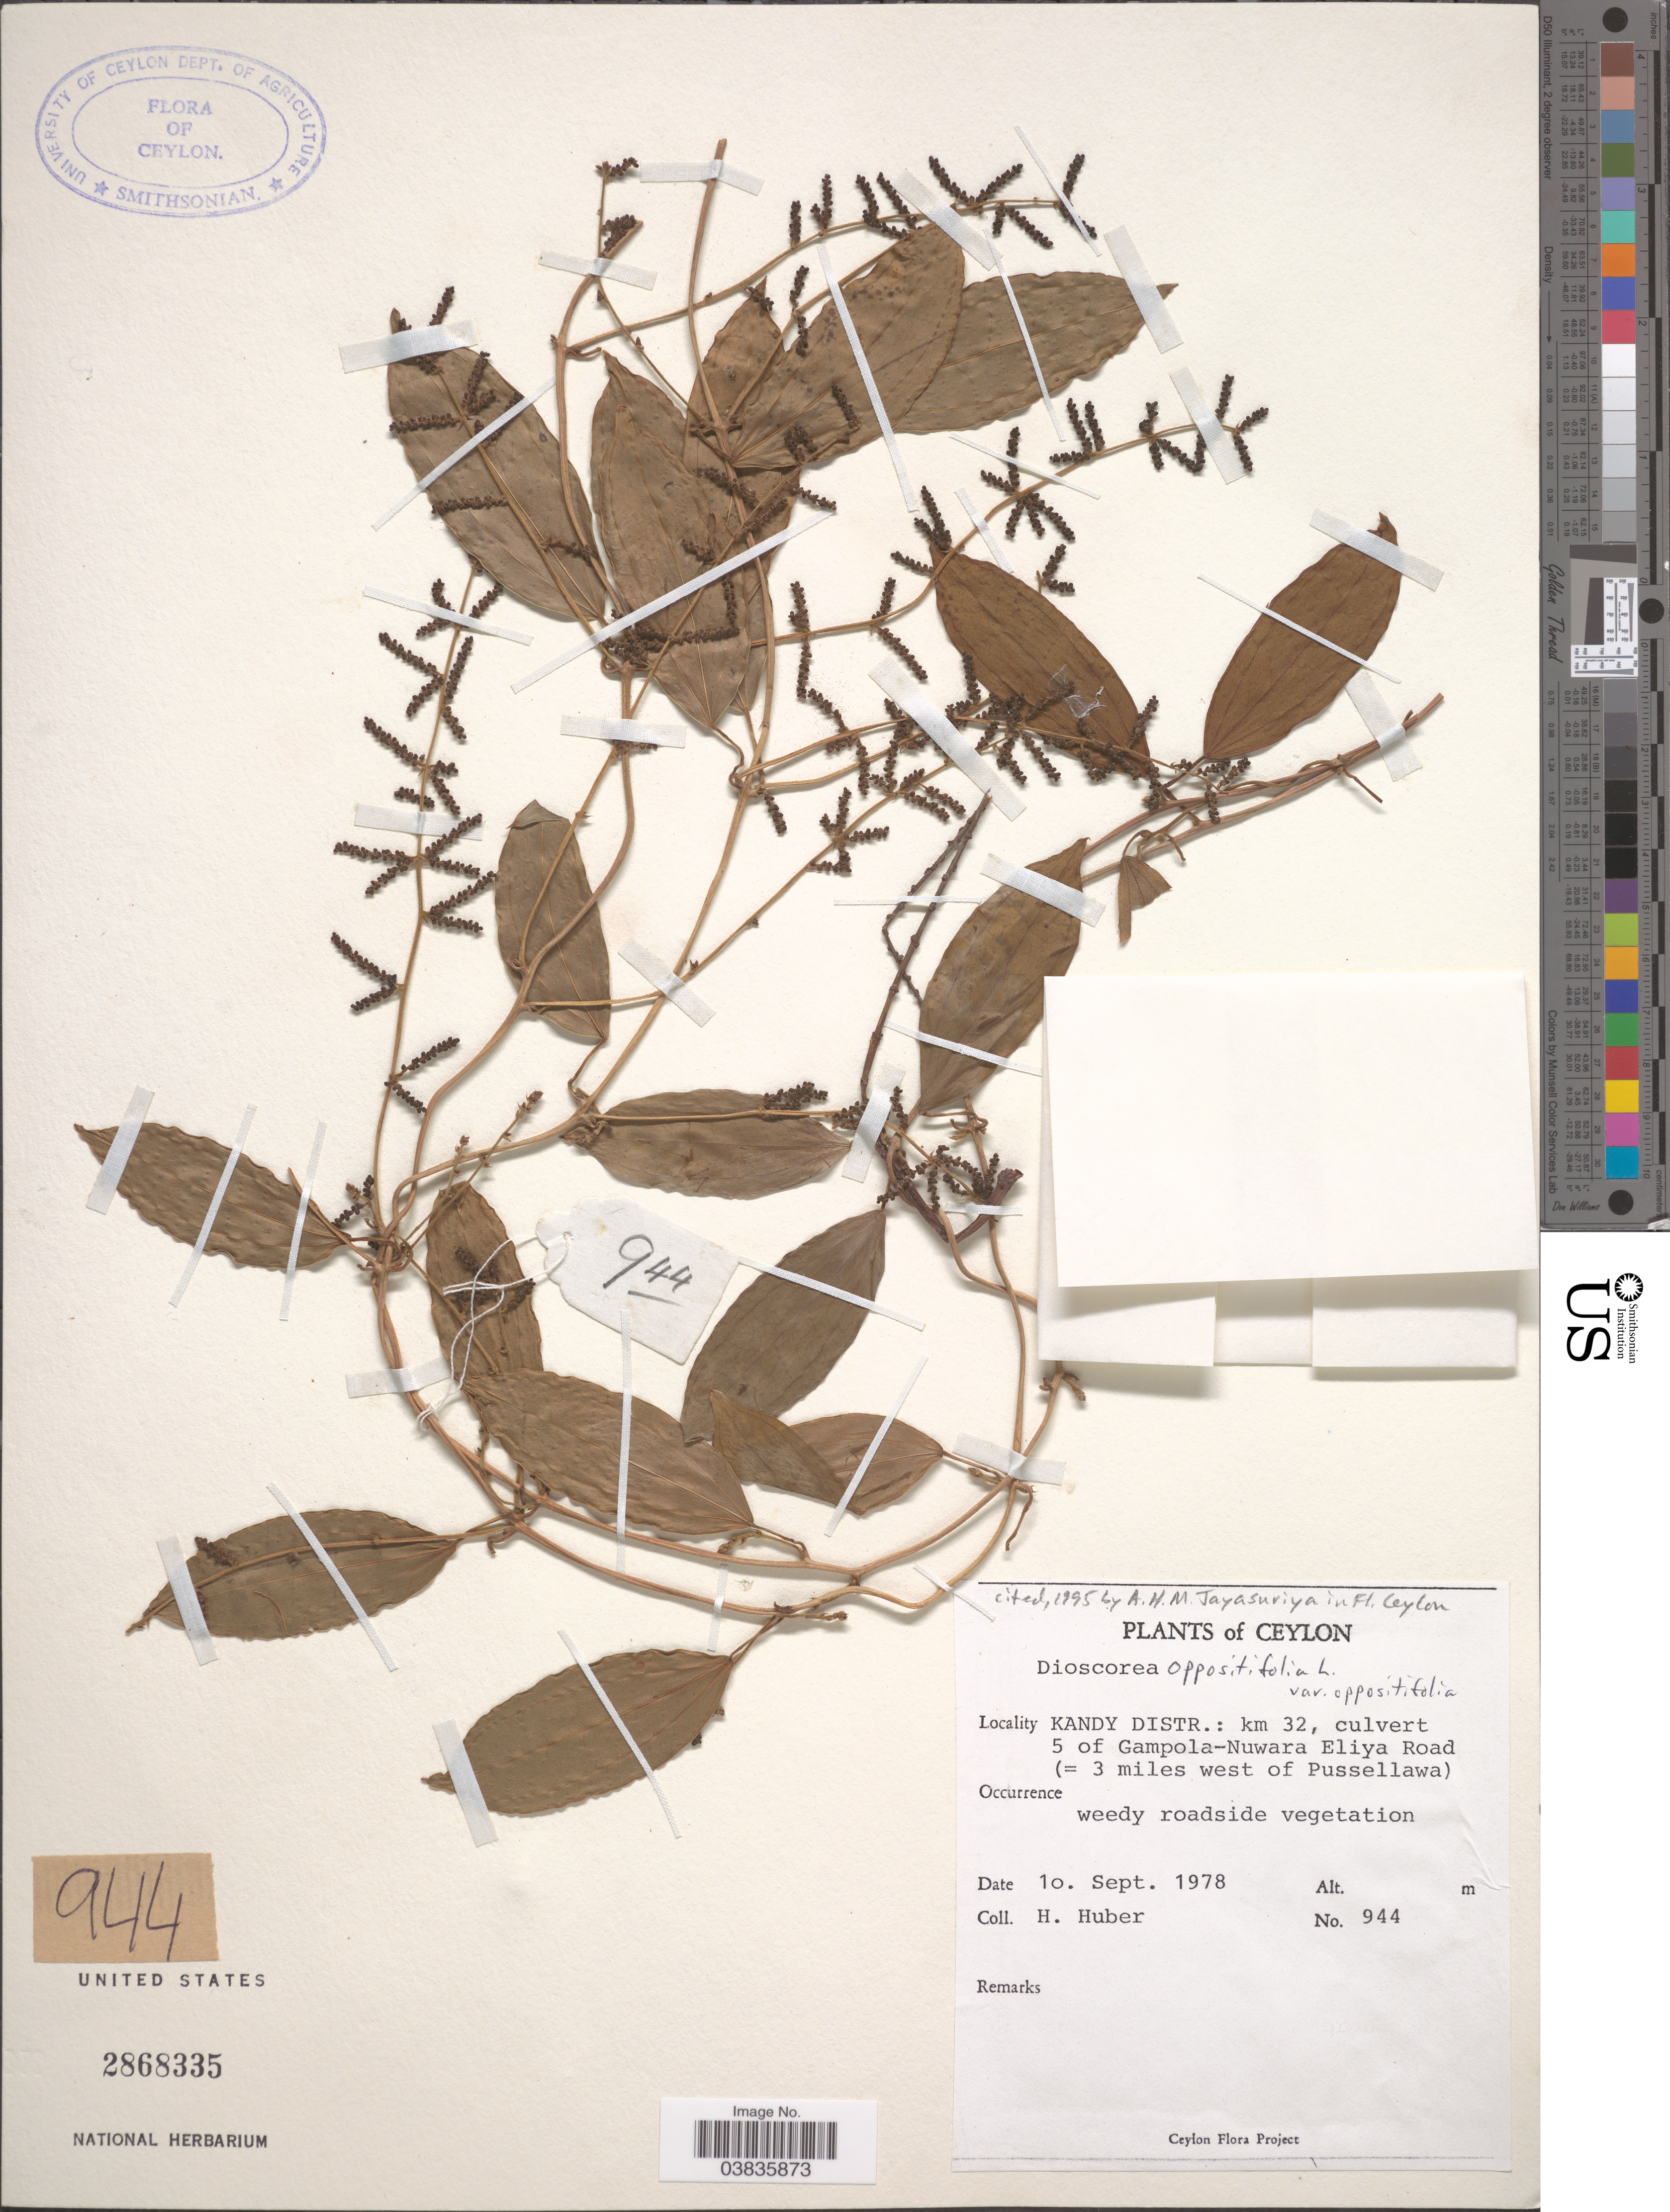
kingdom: Plantae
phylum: Tracheophyta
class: Liliopsida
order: Dioscoreales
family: Dioscoreaceae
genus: Dioscorea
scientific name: Dioscorea oppositifolia var. oppositifolia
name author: L.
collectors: H. Huber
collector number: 944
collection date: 1978-09-10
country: Sri Lanka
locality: Ceylon. Kandy Distr.: km 32, culvert 5 of Gampola-Nuwara Eliya Road (= 3 miles west of Pussellawa).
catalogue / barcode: US 2868335